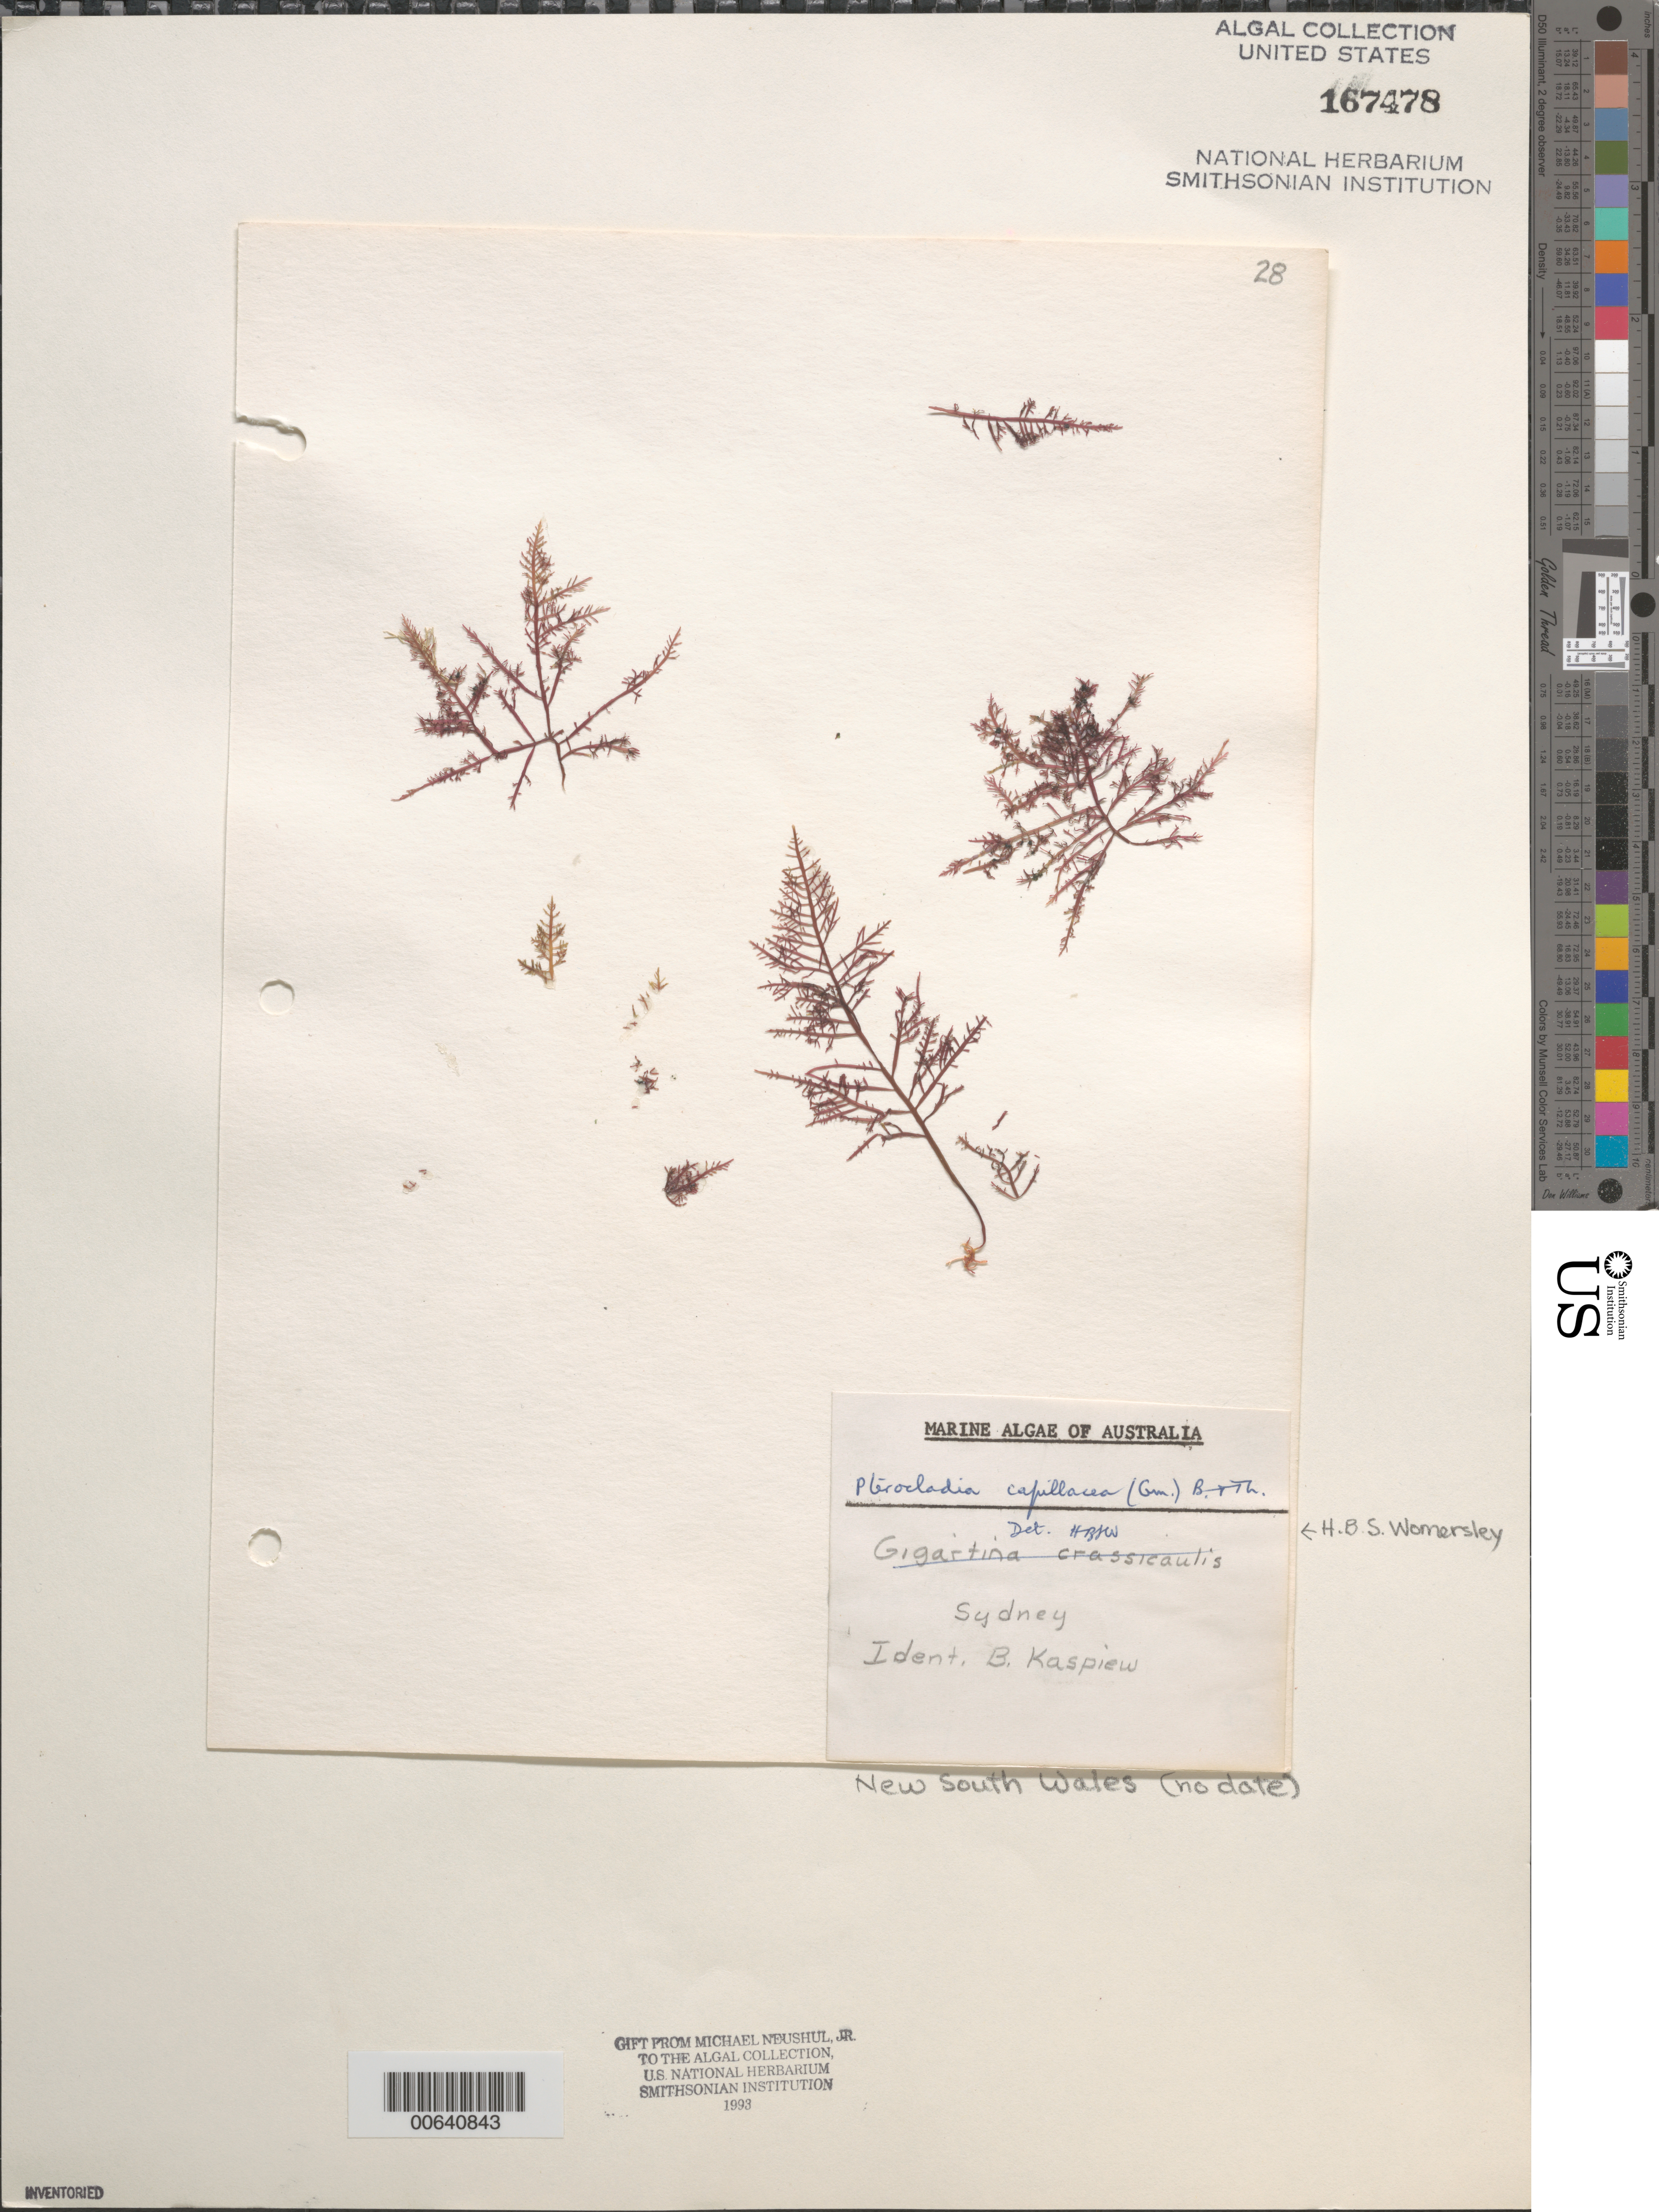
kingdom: Plantae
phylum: Rhodophyta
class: Florideophyceae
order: Gelidiales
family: Pterocladiaceae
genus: Pterocladiella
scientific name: Pterocladiella capillacea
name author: (S.G. Gmel.) Santelices & Hommers.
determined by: Algae name updating Project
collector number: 28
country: Australia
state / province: New South Wales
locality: Sydney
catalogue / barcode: US 167478